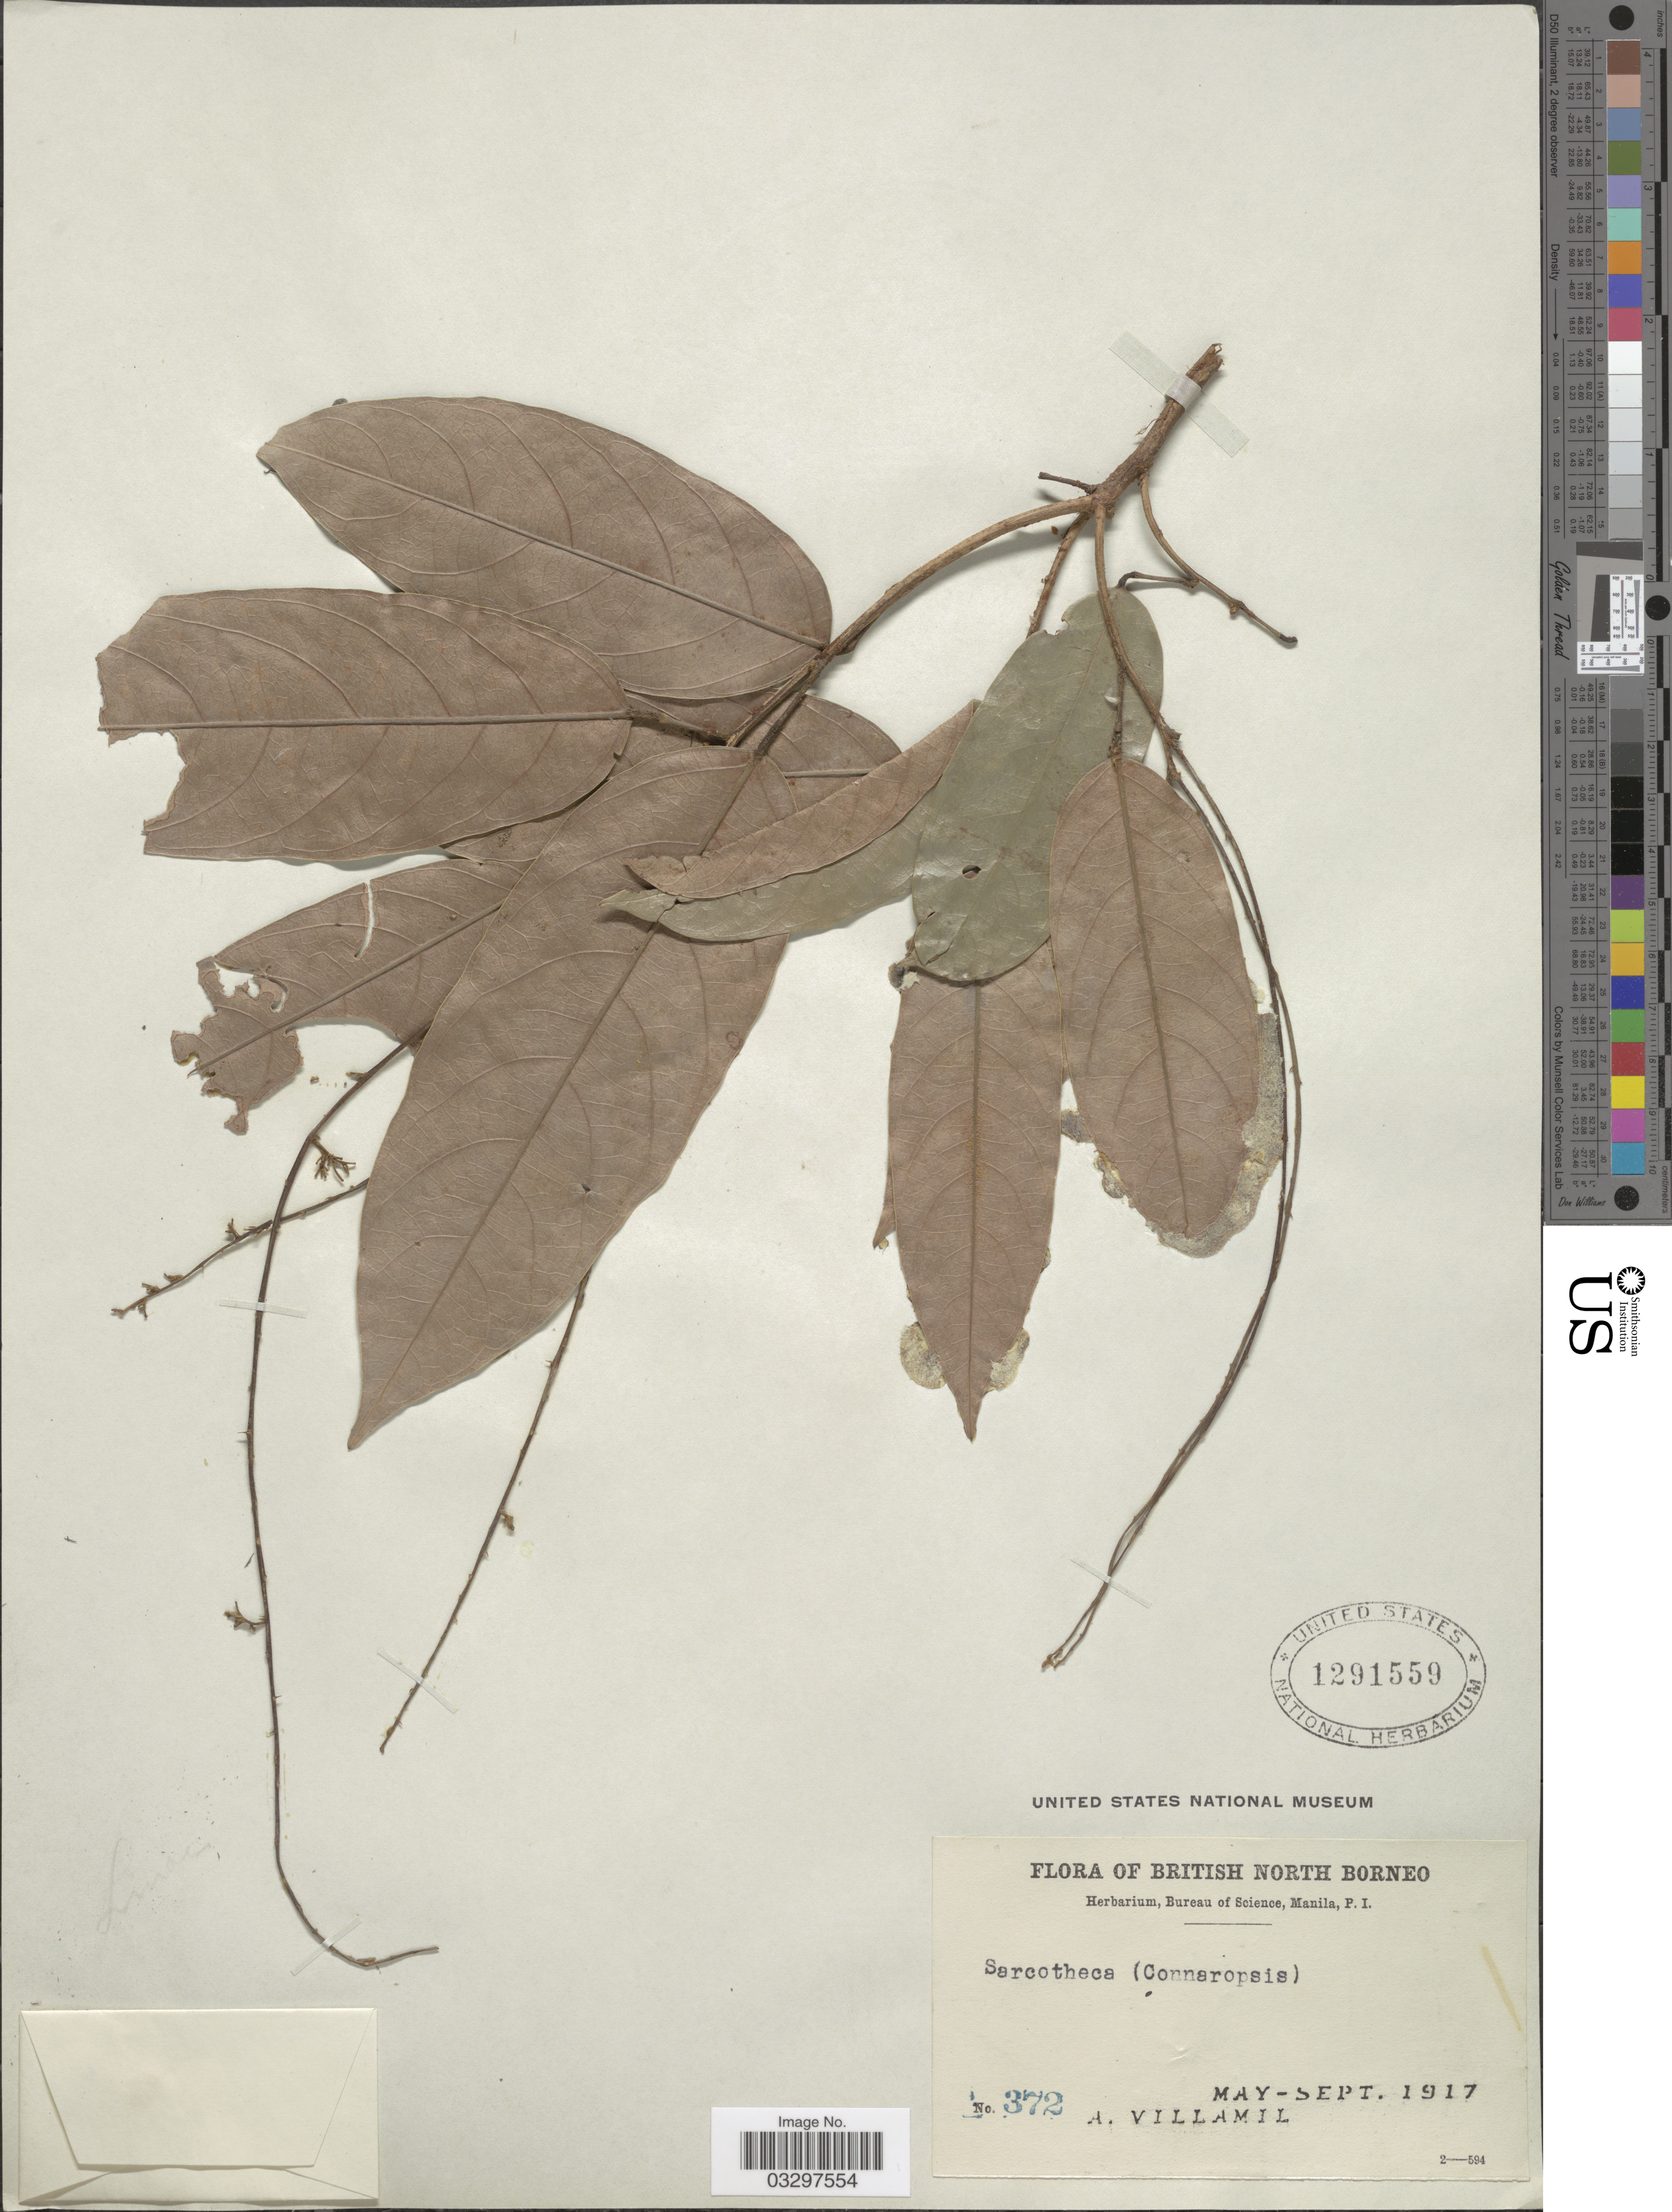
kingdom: Plantae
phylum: Tracheophyta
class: Magnoliopsida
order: Oxalidales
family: Oxalidaceae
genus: Sarcotheca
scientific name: Sarcotheca sp.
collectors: A. Villamil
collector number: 372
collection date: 1917-05/1917-09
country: Malaysia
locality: British North Borneo.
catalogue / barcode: US 1291559